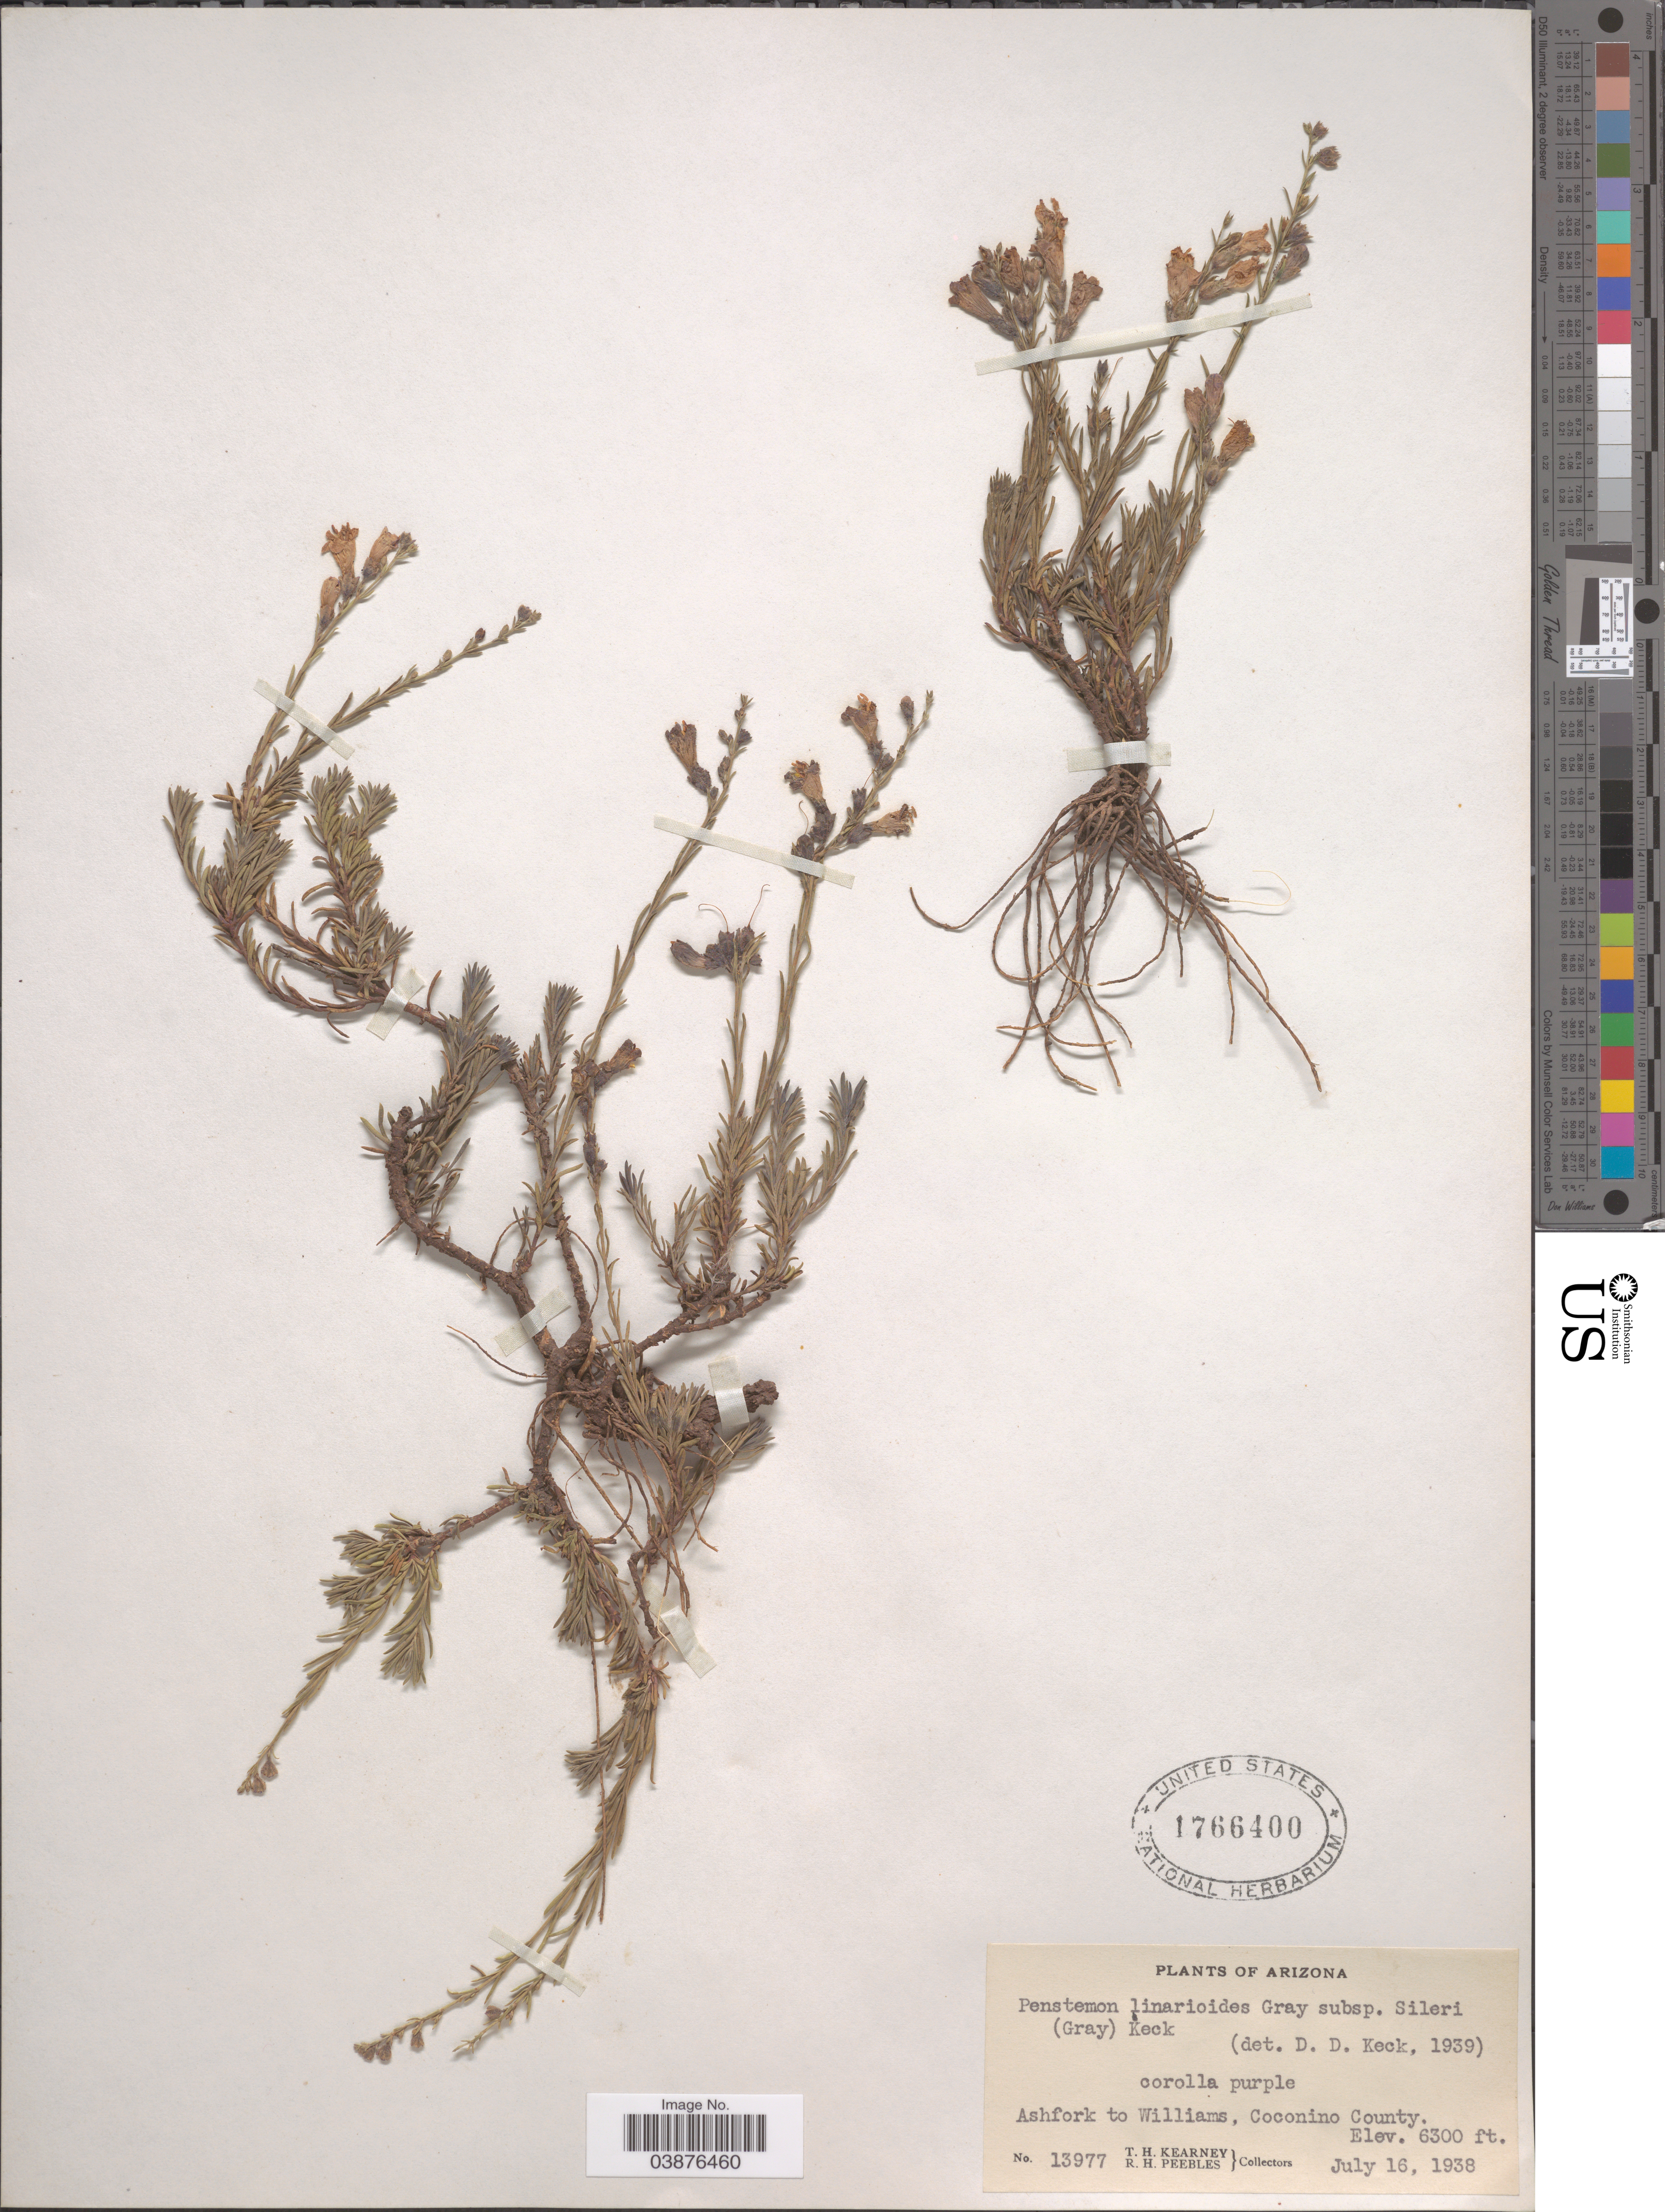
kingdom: Plantae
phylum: Tracheophyta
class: Magnoliopsida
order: Lamiales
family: Plantaginaceae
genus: Penstemon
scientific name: Penstemon linarioides subsp. compactifolius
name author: D.D. Keck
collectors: T. H. Kearney & R. H. Peebles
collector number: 13977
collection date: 1938-07-16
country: United States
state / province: Arizona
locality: Ashfork to Williams, Coconino County.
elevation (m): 1920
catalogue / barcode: US 1766400